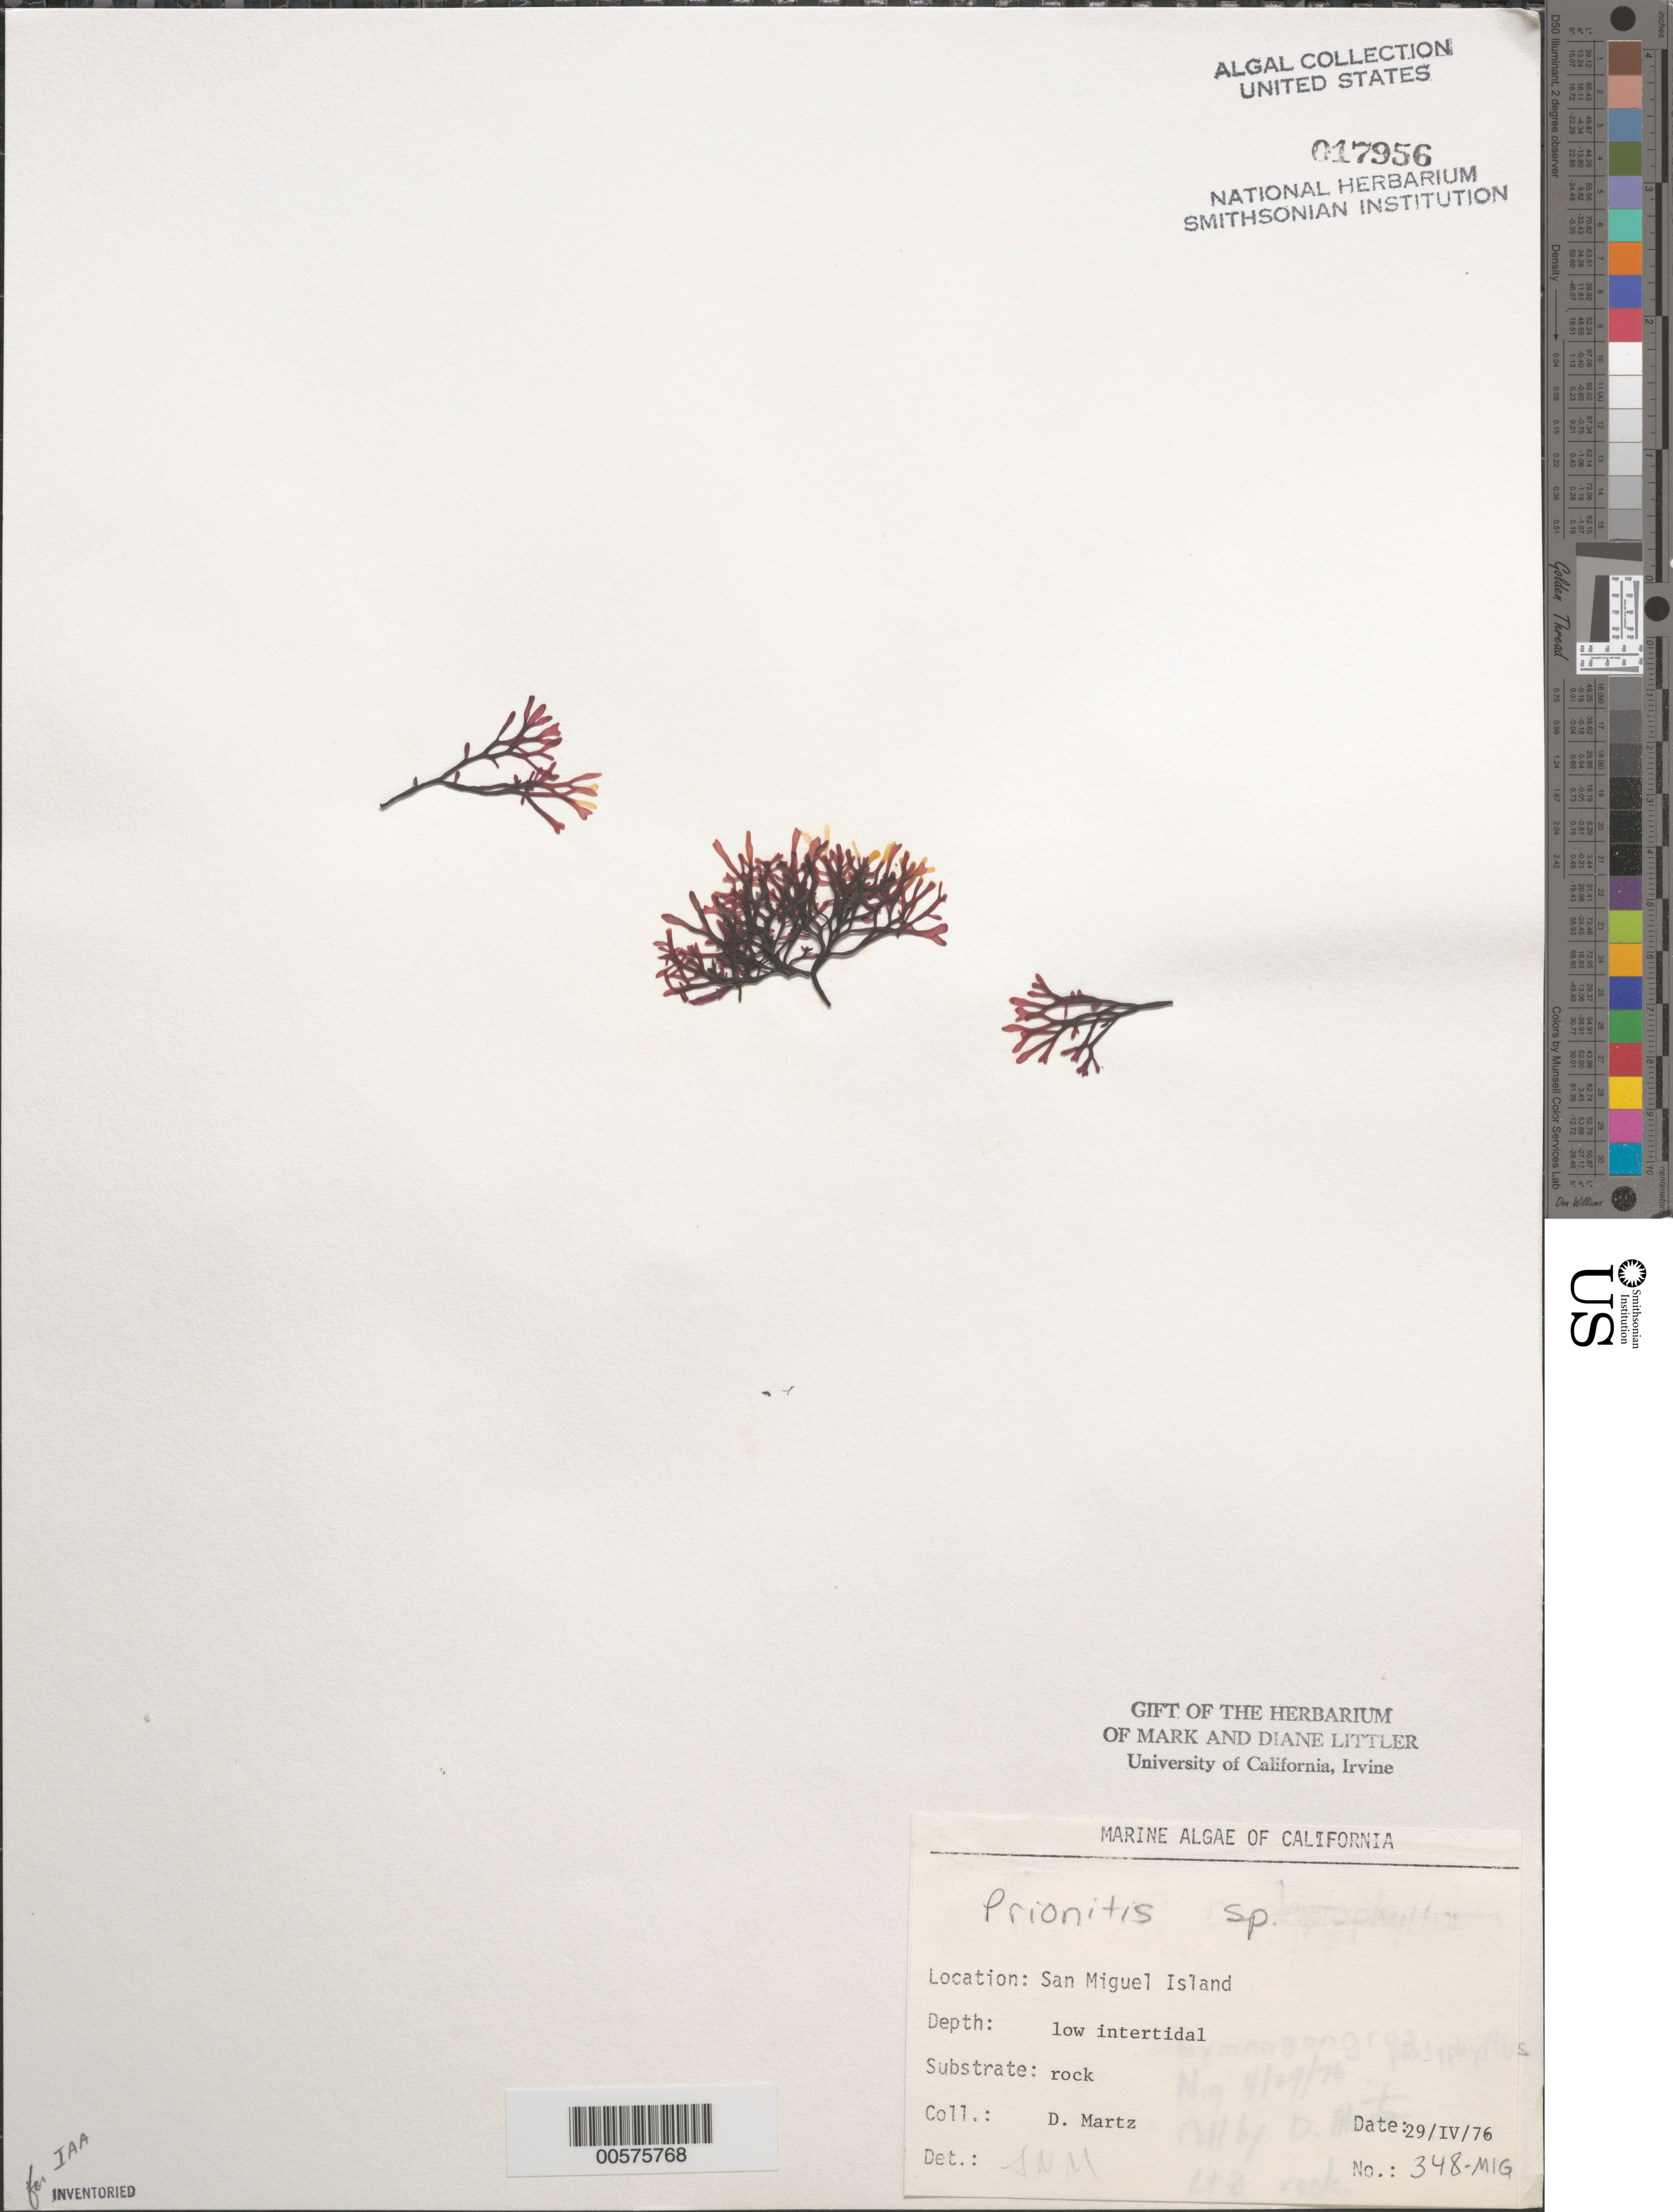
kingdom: Plantae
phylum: Rhodophyta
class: Florideophyceae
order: Cryptonemiales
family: Cryptonemiaceae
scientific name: Prionitis sp.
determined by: Murray, S. N.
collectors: D. Martz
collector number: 348-mig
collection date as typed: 29 Apr 1976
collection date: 1976-04-29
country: United States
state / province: California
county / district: Santa Barbara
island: San Miguel Island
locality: Cuyler Harbor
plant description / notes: BLM-SOCALBIGHT Rocky Intertidal Survey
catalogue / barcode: US 17956